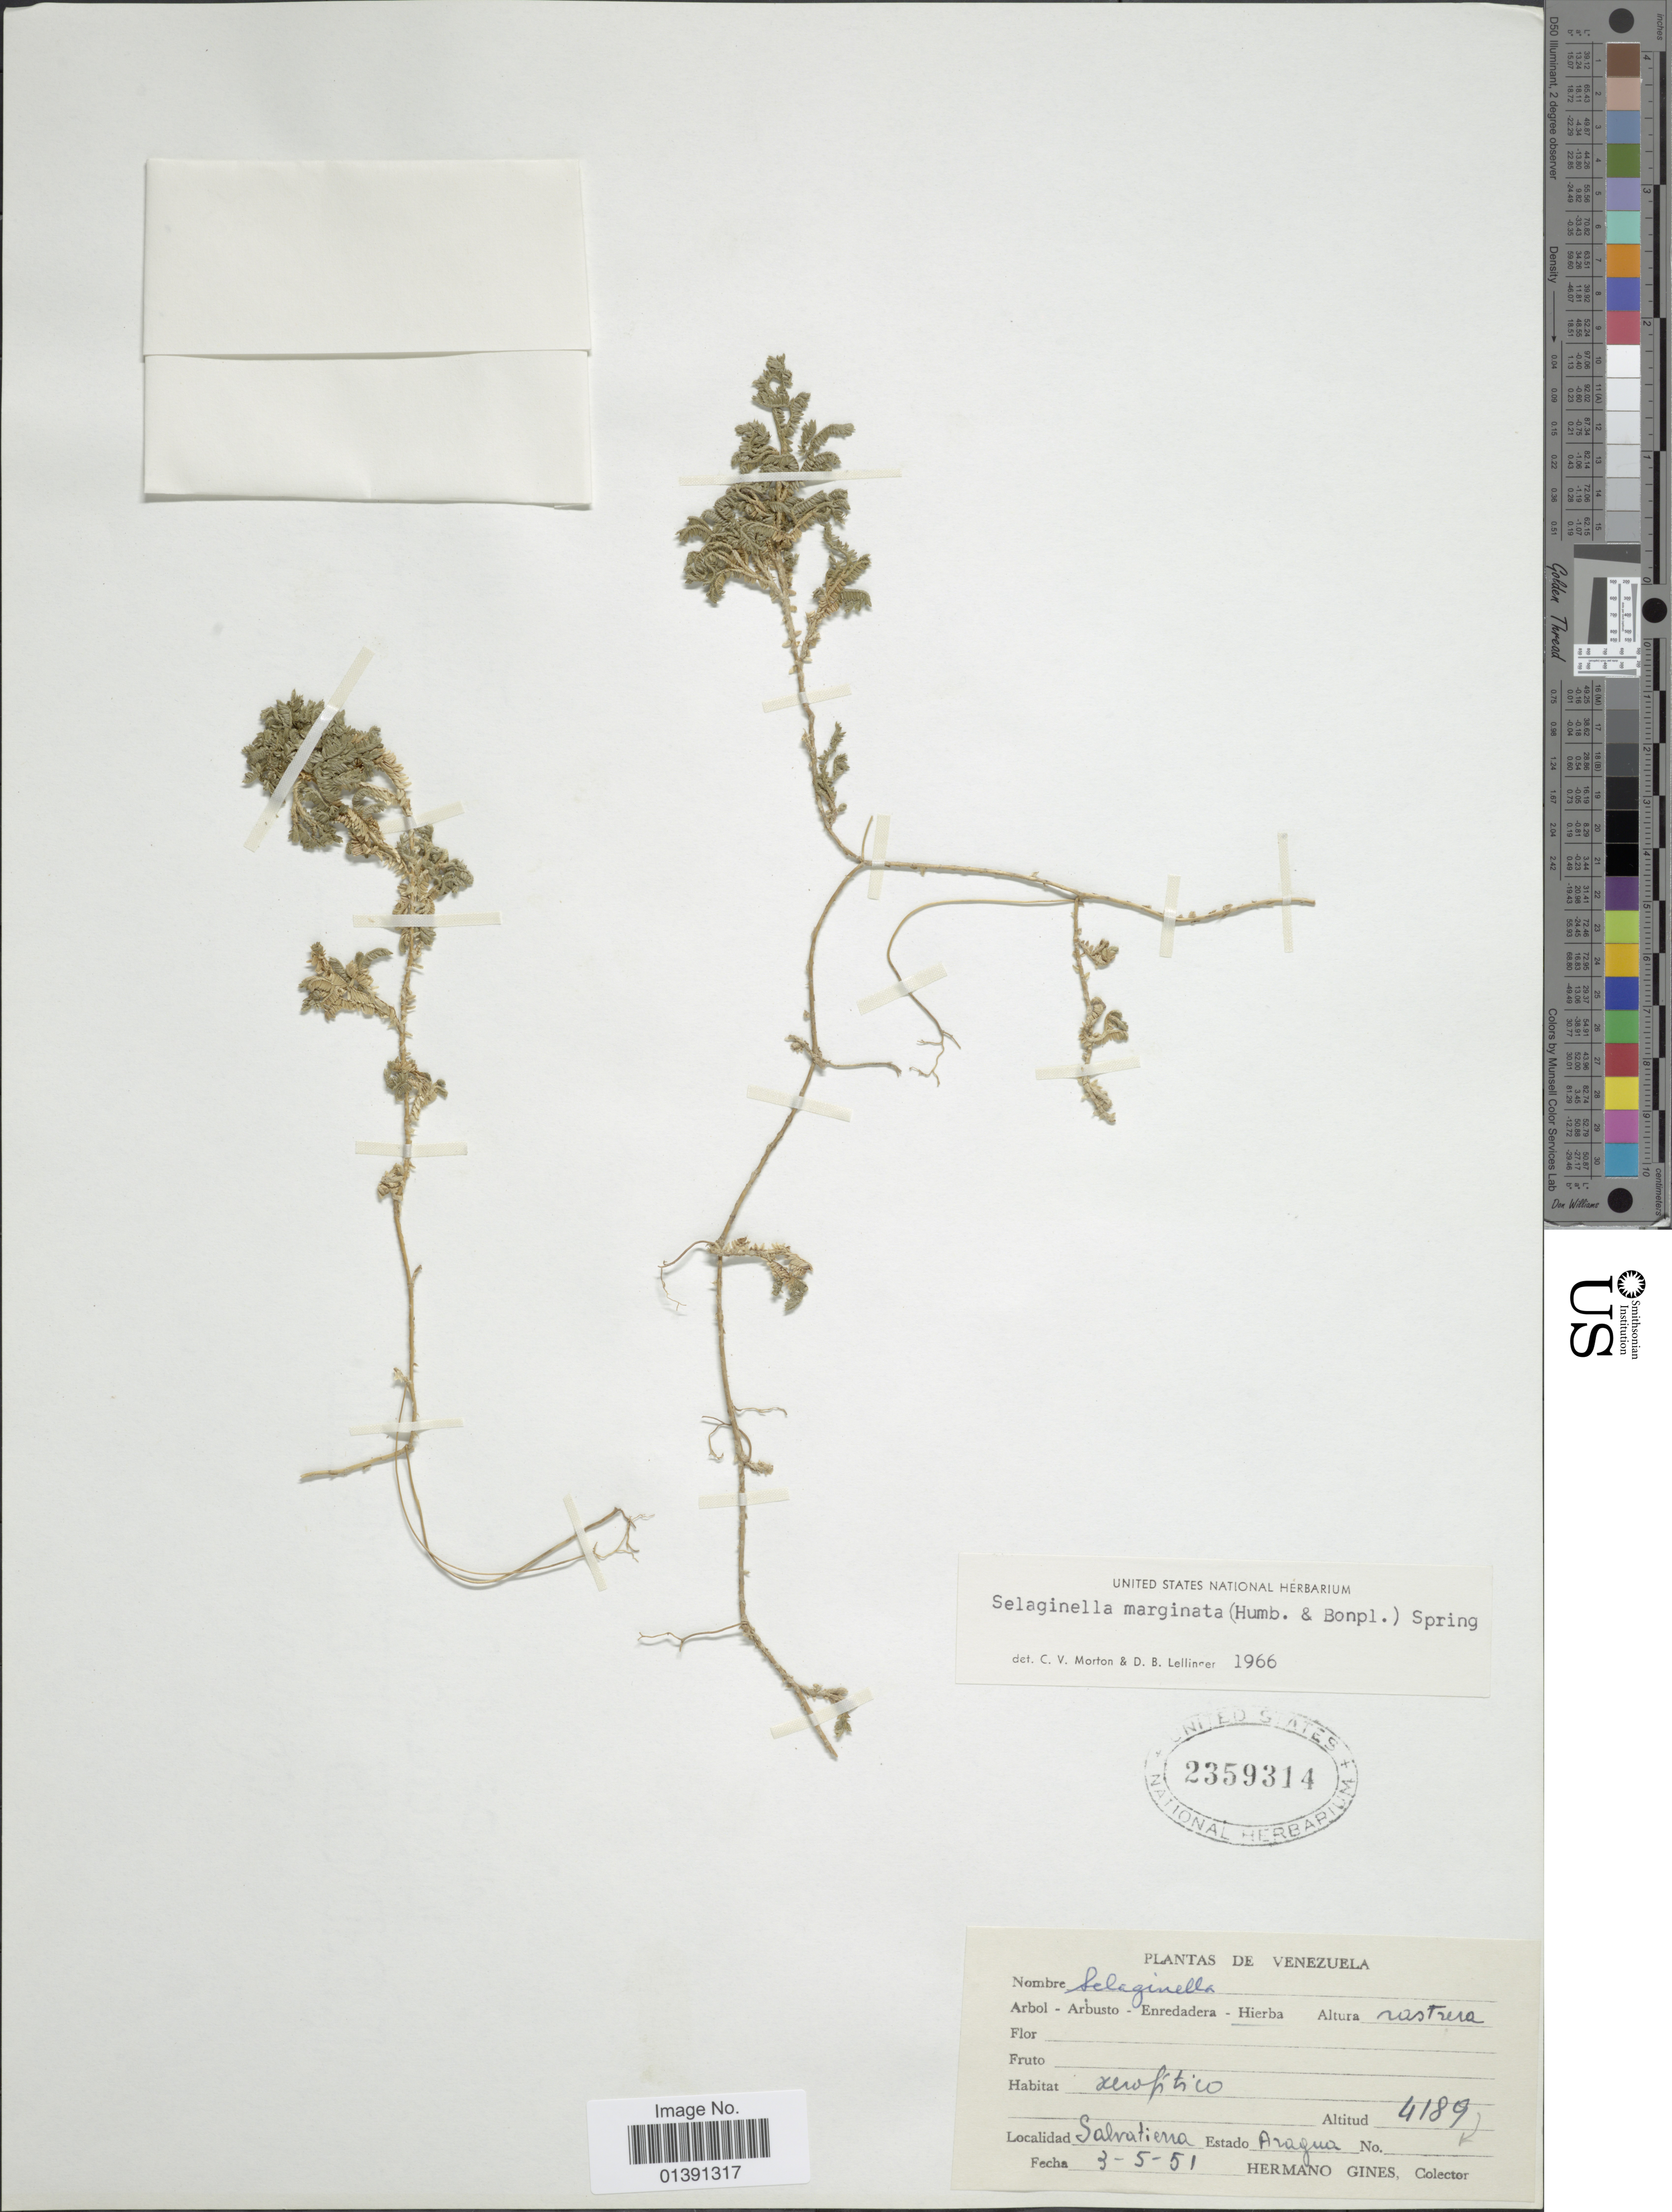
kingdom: Plantae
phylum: Tracheophyta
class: Lycopodiopsida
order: Selaginellales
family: Selaginellaceae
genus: Selaginella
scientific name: Selaginella marginata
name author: (Humb. & Bonpl.) Spring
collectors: Bro. Gines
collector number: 4189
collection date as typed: Transcribed d/m/y: 3/5/51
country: Venezuela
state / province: Aragua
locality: Salvatierra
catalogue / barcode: US 2359314